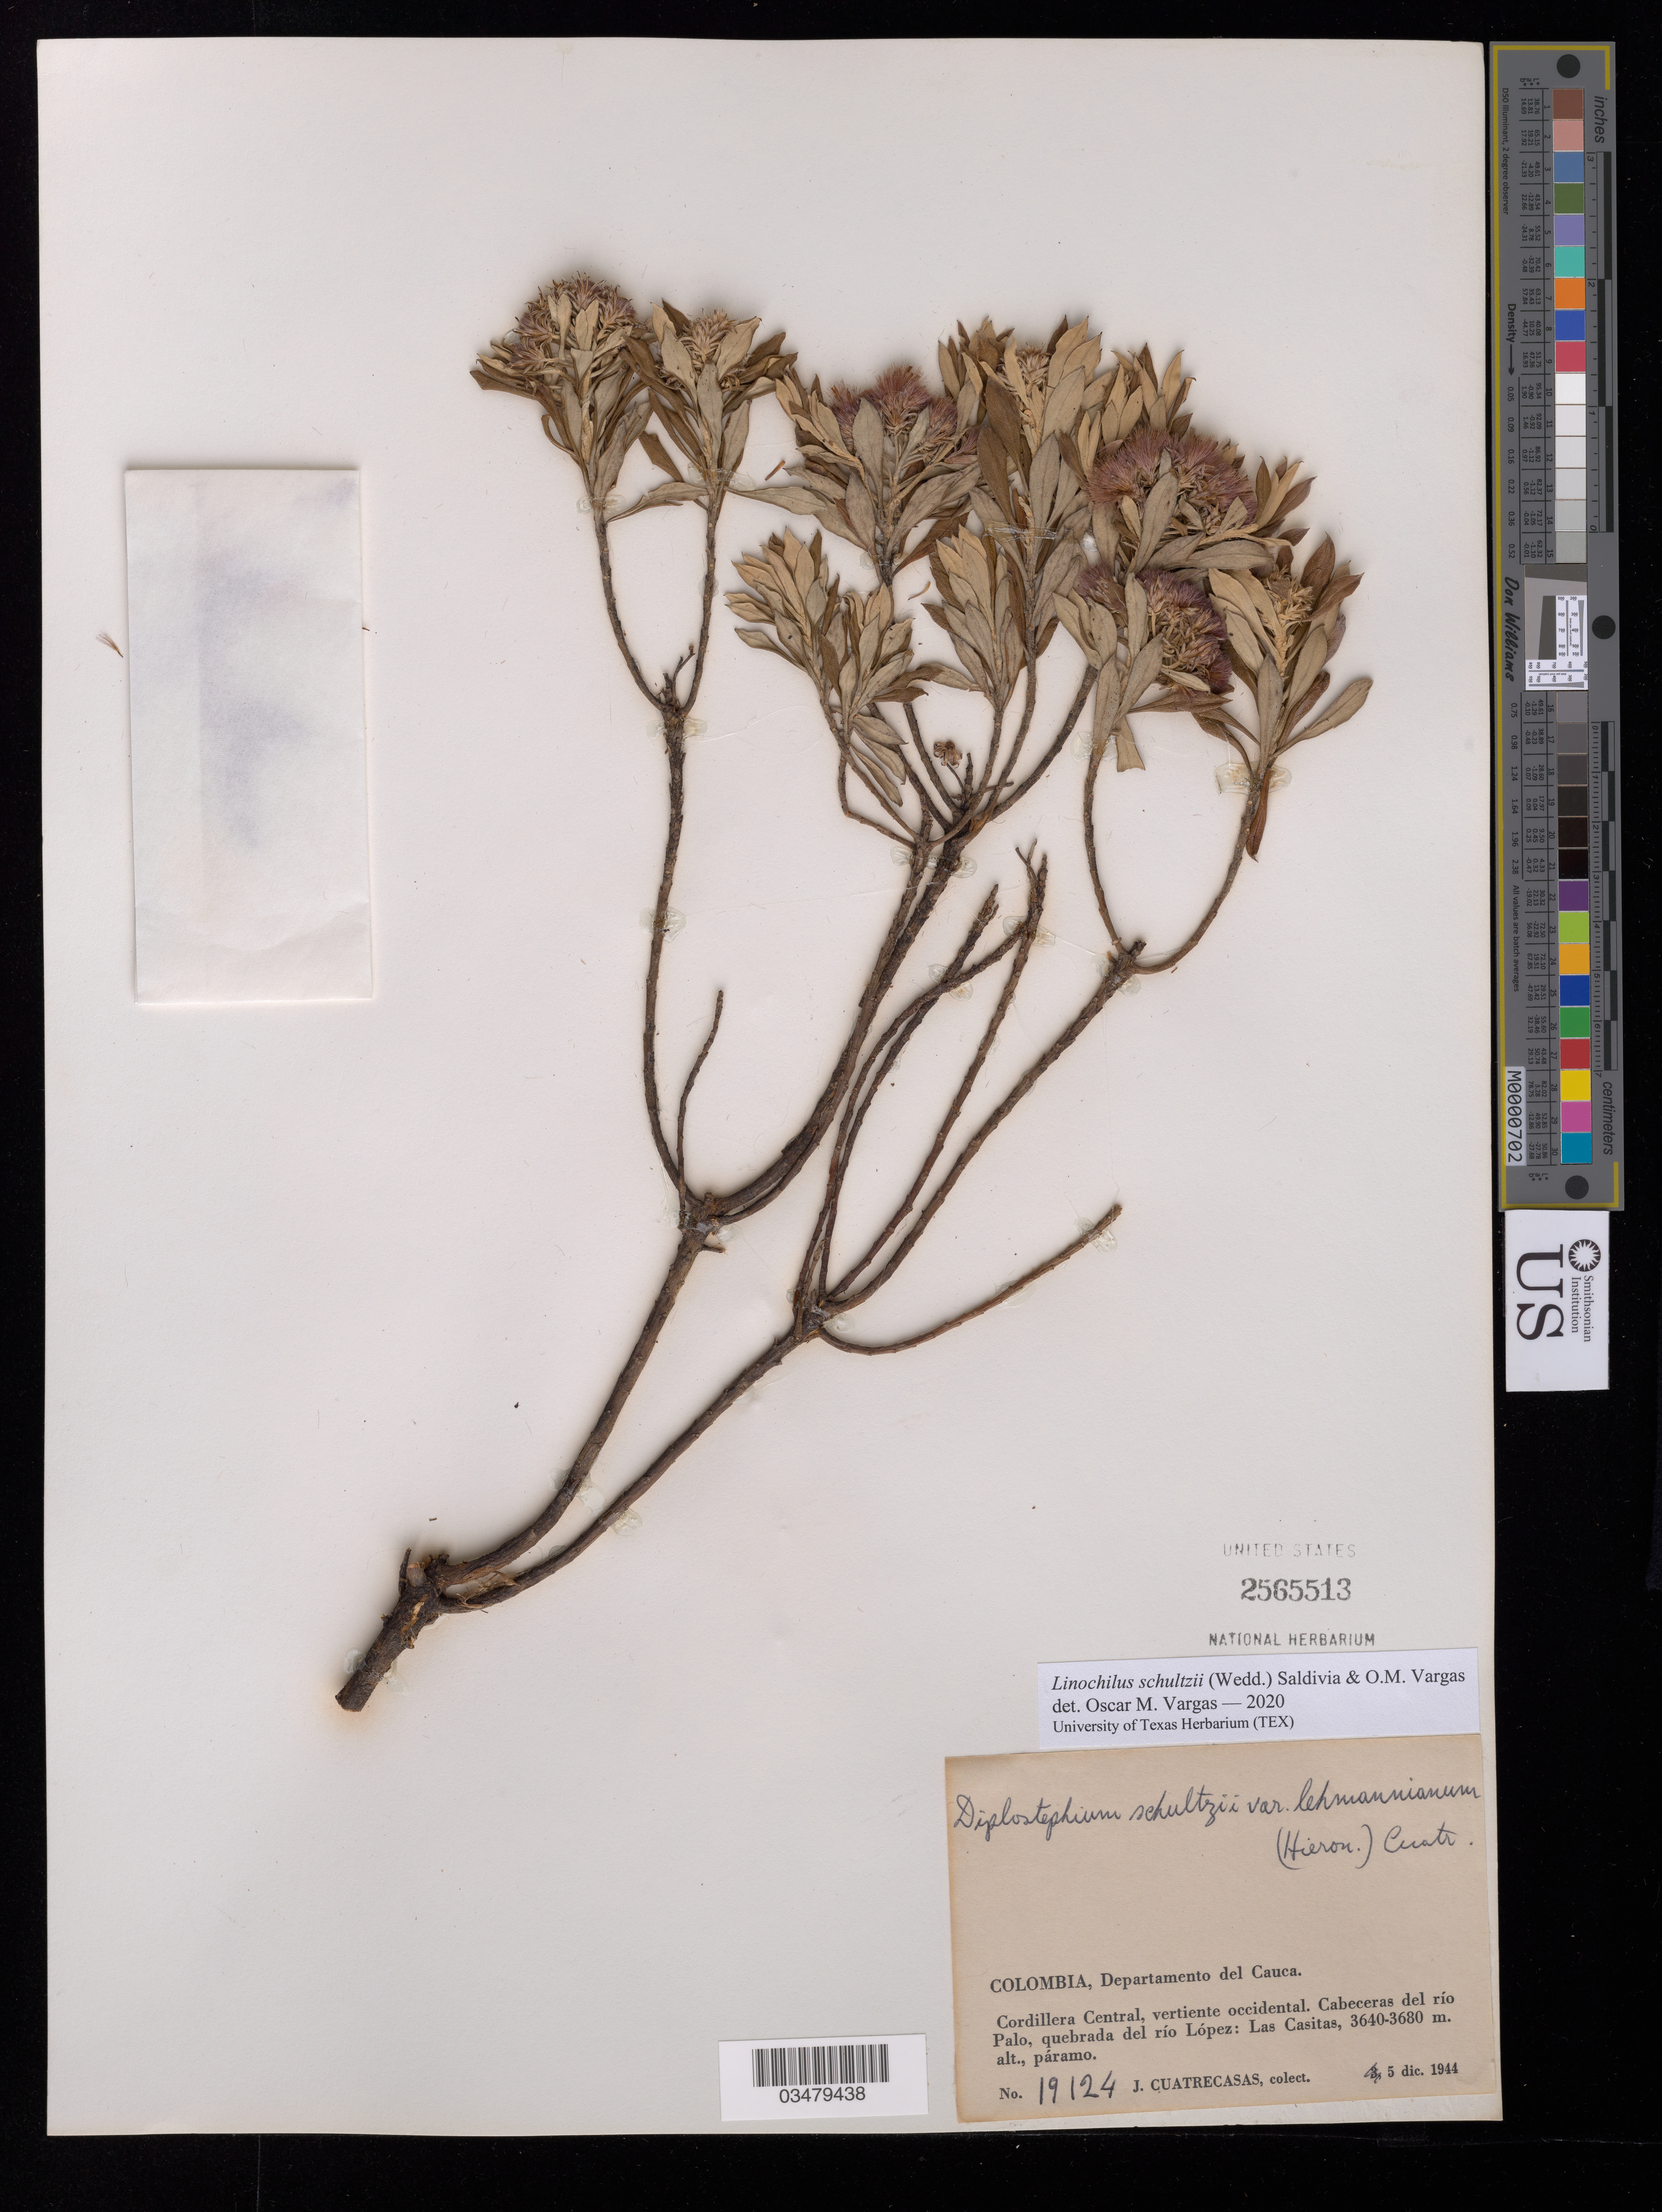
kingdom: Plantae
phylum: Tracheophyta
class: Magnoliopsida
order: Asterales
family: Asteraceae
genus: Linochilus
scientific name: Linochilus schultzii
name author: (Wedd.) Saldivia & O.M. Vargas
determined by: Vargas, Oscar M.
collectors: J. Cuatrecasas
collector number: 19124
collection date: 1944-12-05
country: Colombia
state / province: Cauca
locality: Cordillera Central, vertiente occidental. Cabeceras del río Palo, quebrada del río López: Las Casitas.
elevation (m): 3640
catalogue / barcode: US 2565513